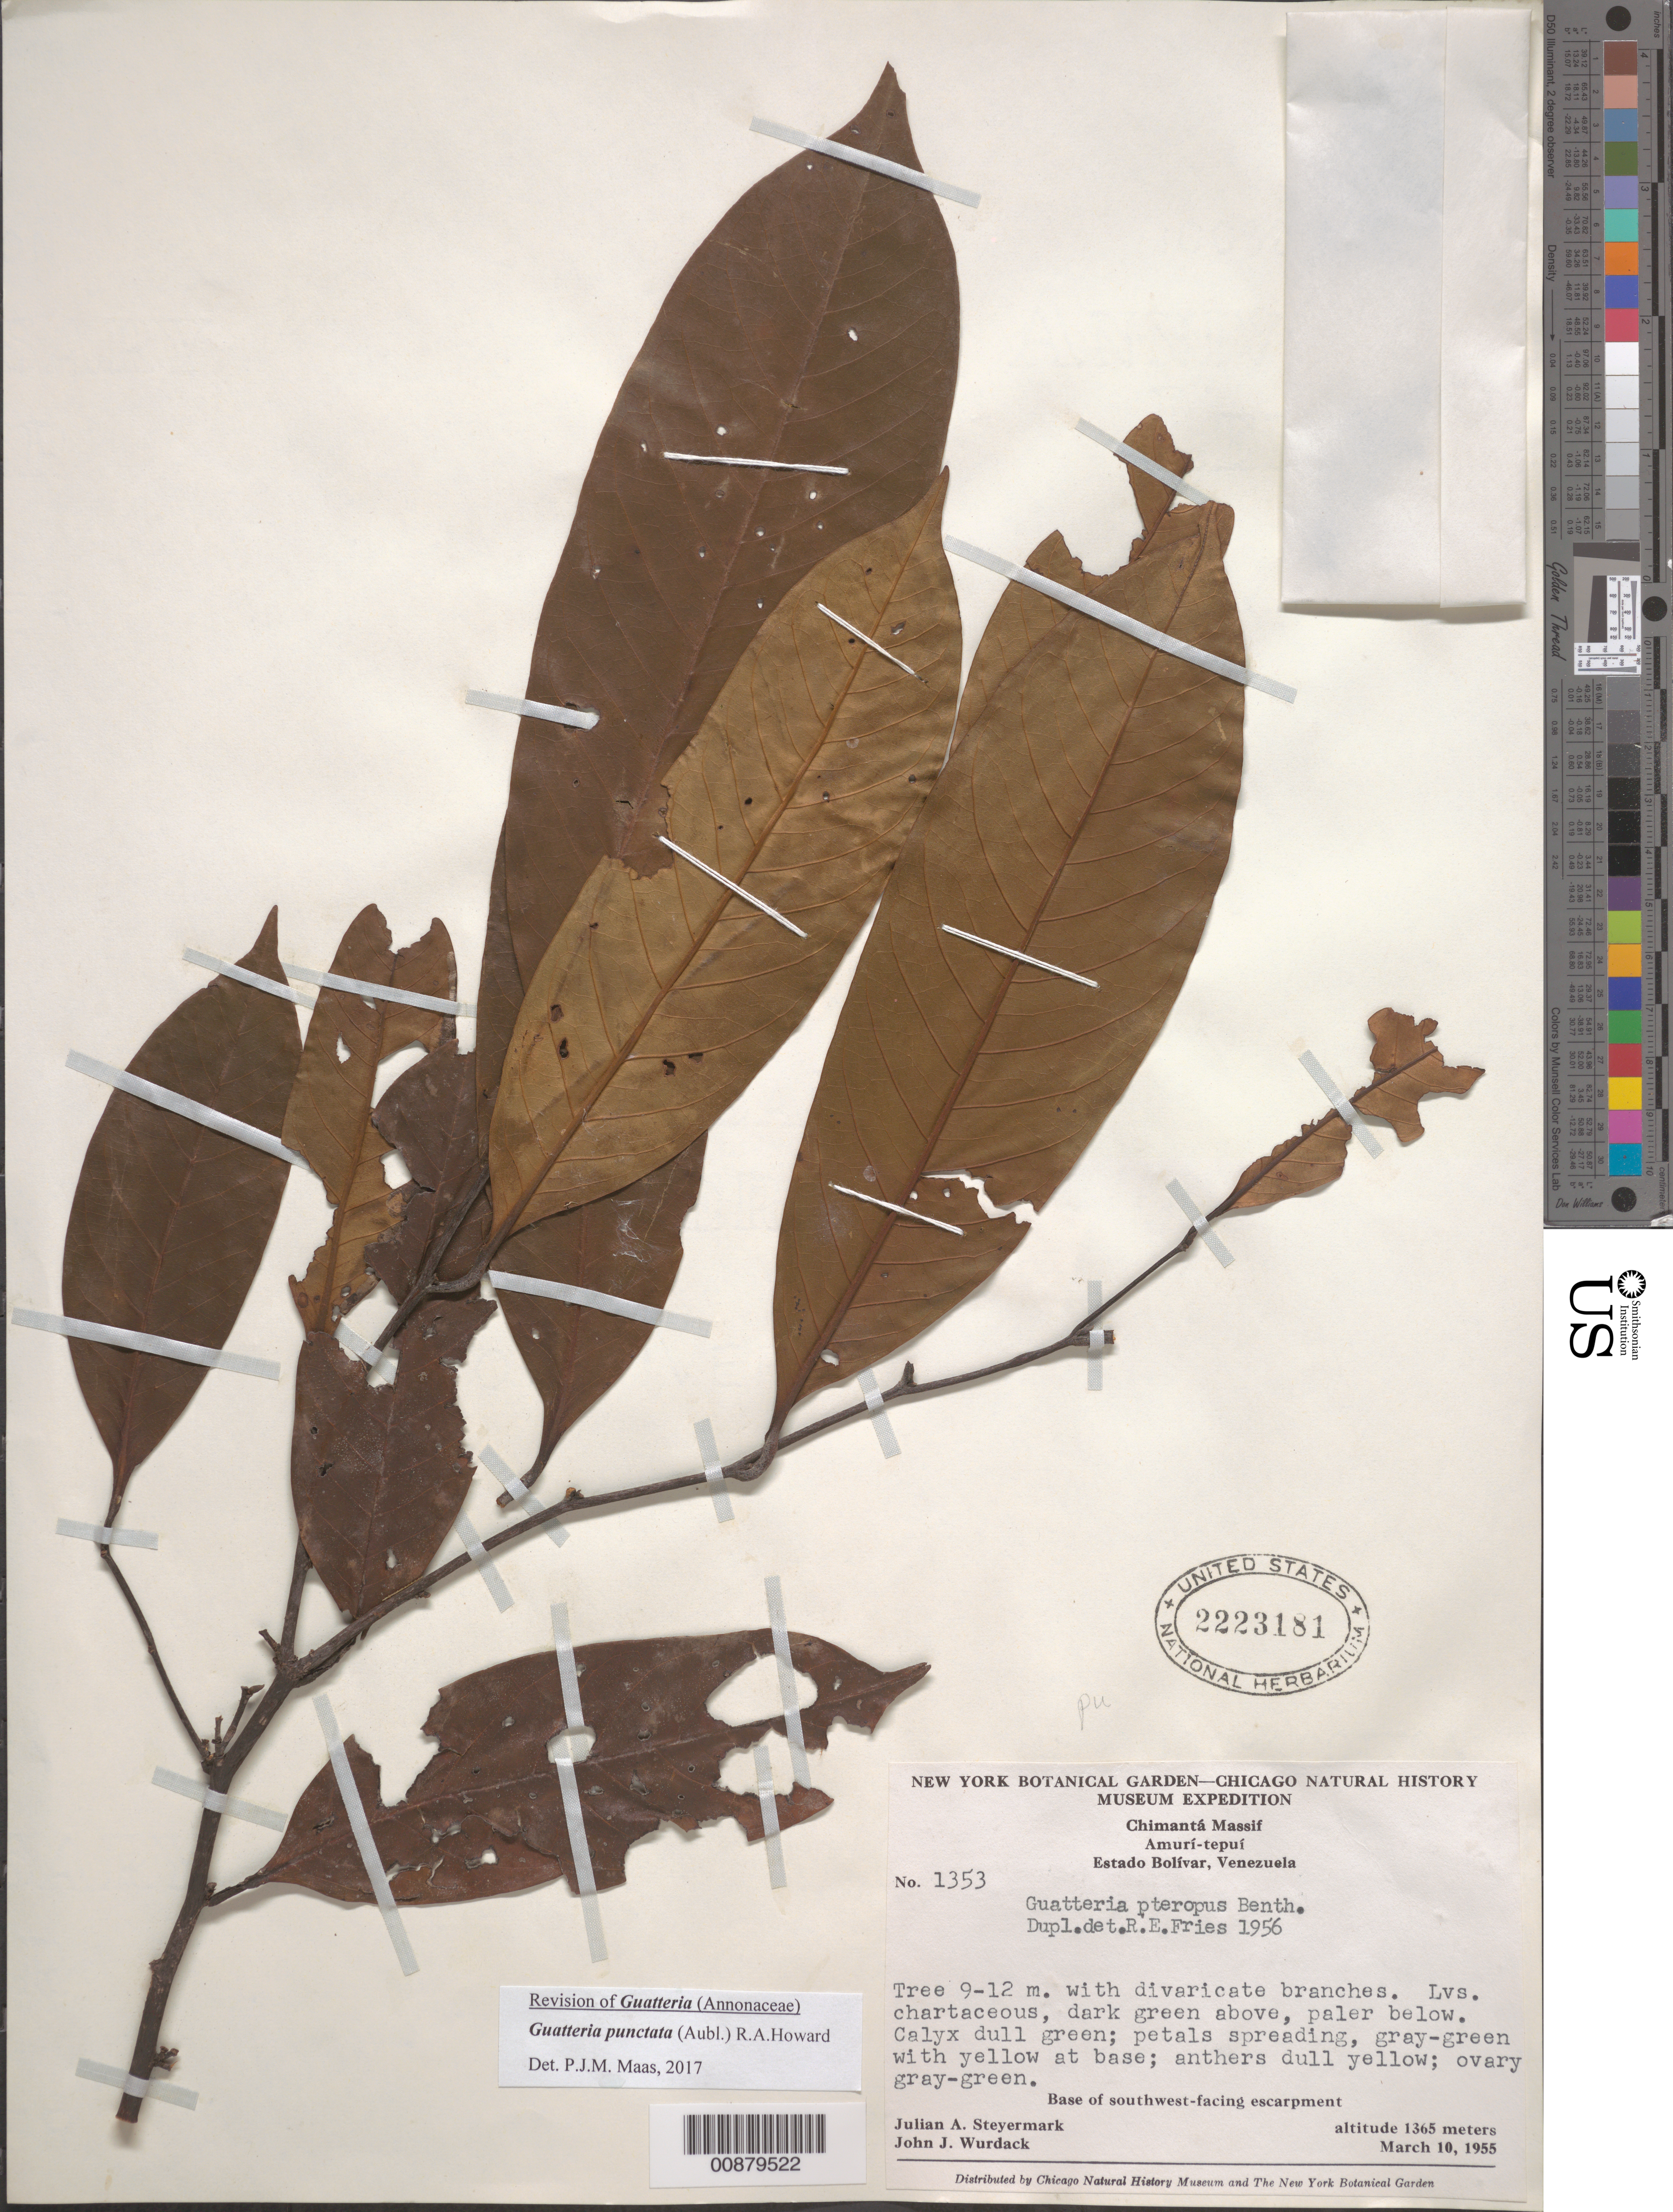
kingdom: Plantae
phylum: Tracheophyta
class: Magnoliopsida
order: Magnoliales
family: Annonaceae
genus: Guatteria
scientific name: Guatteria punctata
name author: (Aubl.) R.A. Howard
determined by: Maas, Paul J.; Maas, H.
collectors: J. Steyermark & J. J. Wurdack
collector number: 55 1353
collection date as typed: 10-Mar-55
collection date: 1955-03-10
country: Venezuela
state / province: Bolívar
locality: Chimantá Massif, Amurí-tepuí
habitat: Base of southwest-facing escarpment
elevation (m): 1365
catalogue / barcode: US 2223181